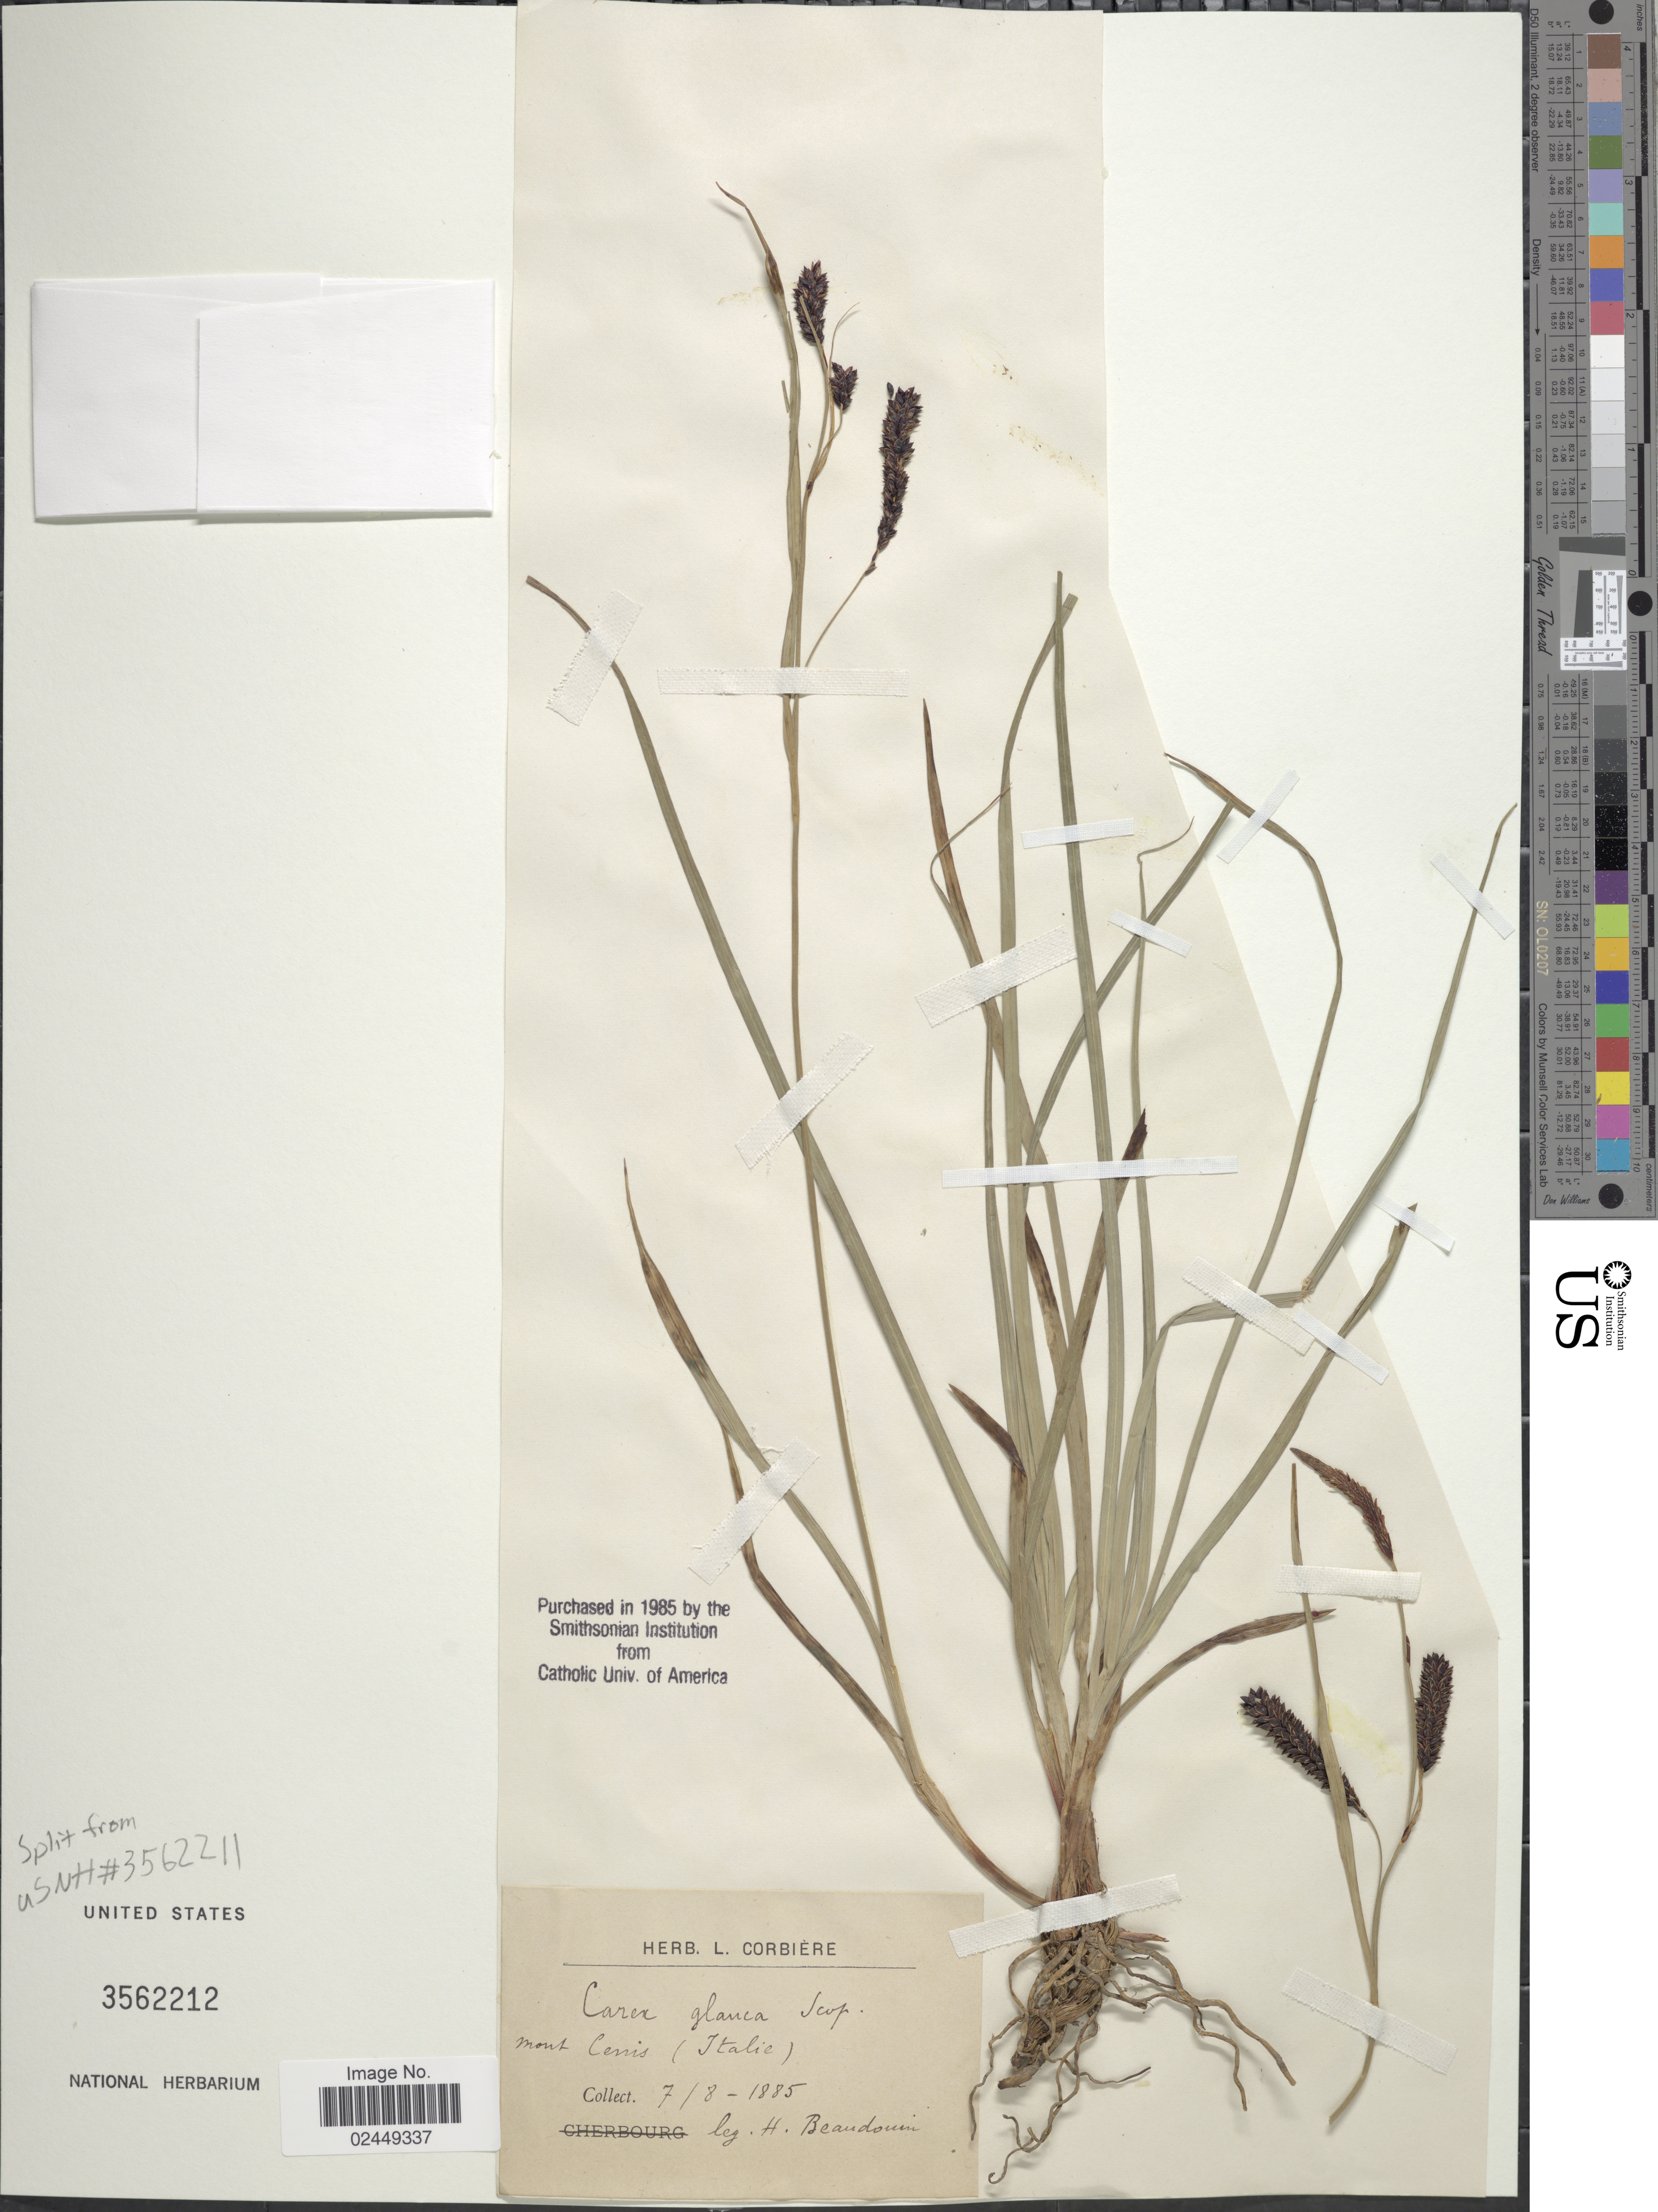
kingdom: Plantae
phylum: Tracheophyta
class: Liliopsida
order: Poales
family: Cyperaceae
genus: Carex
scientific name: Carex flacca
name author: Schreb.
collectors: Beaudouin, H.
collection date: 1885-08-07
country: Italy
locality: Mont. Cerris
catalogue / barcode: US 3562212